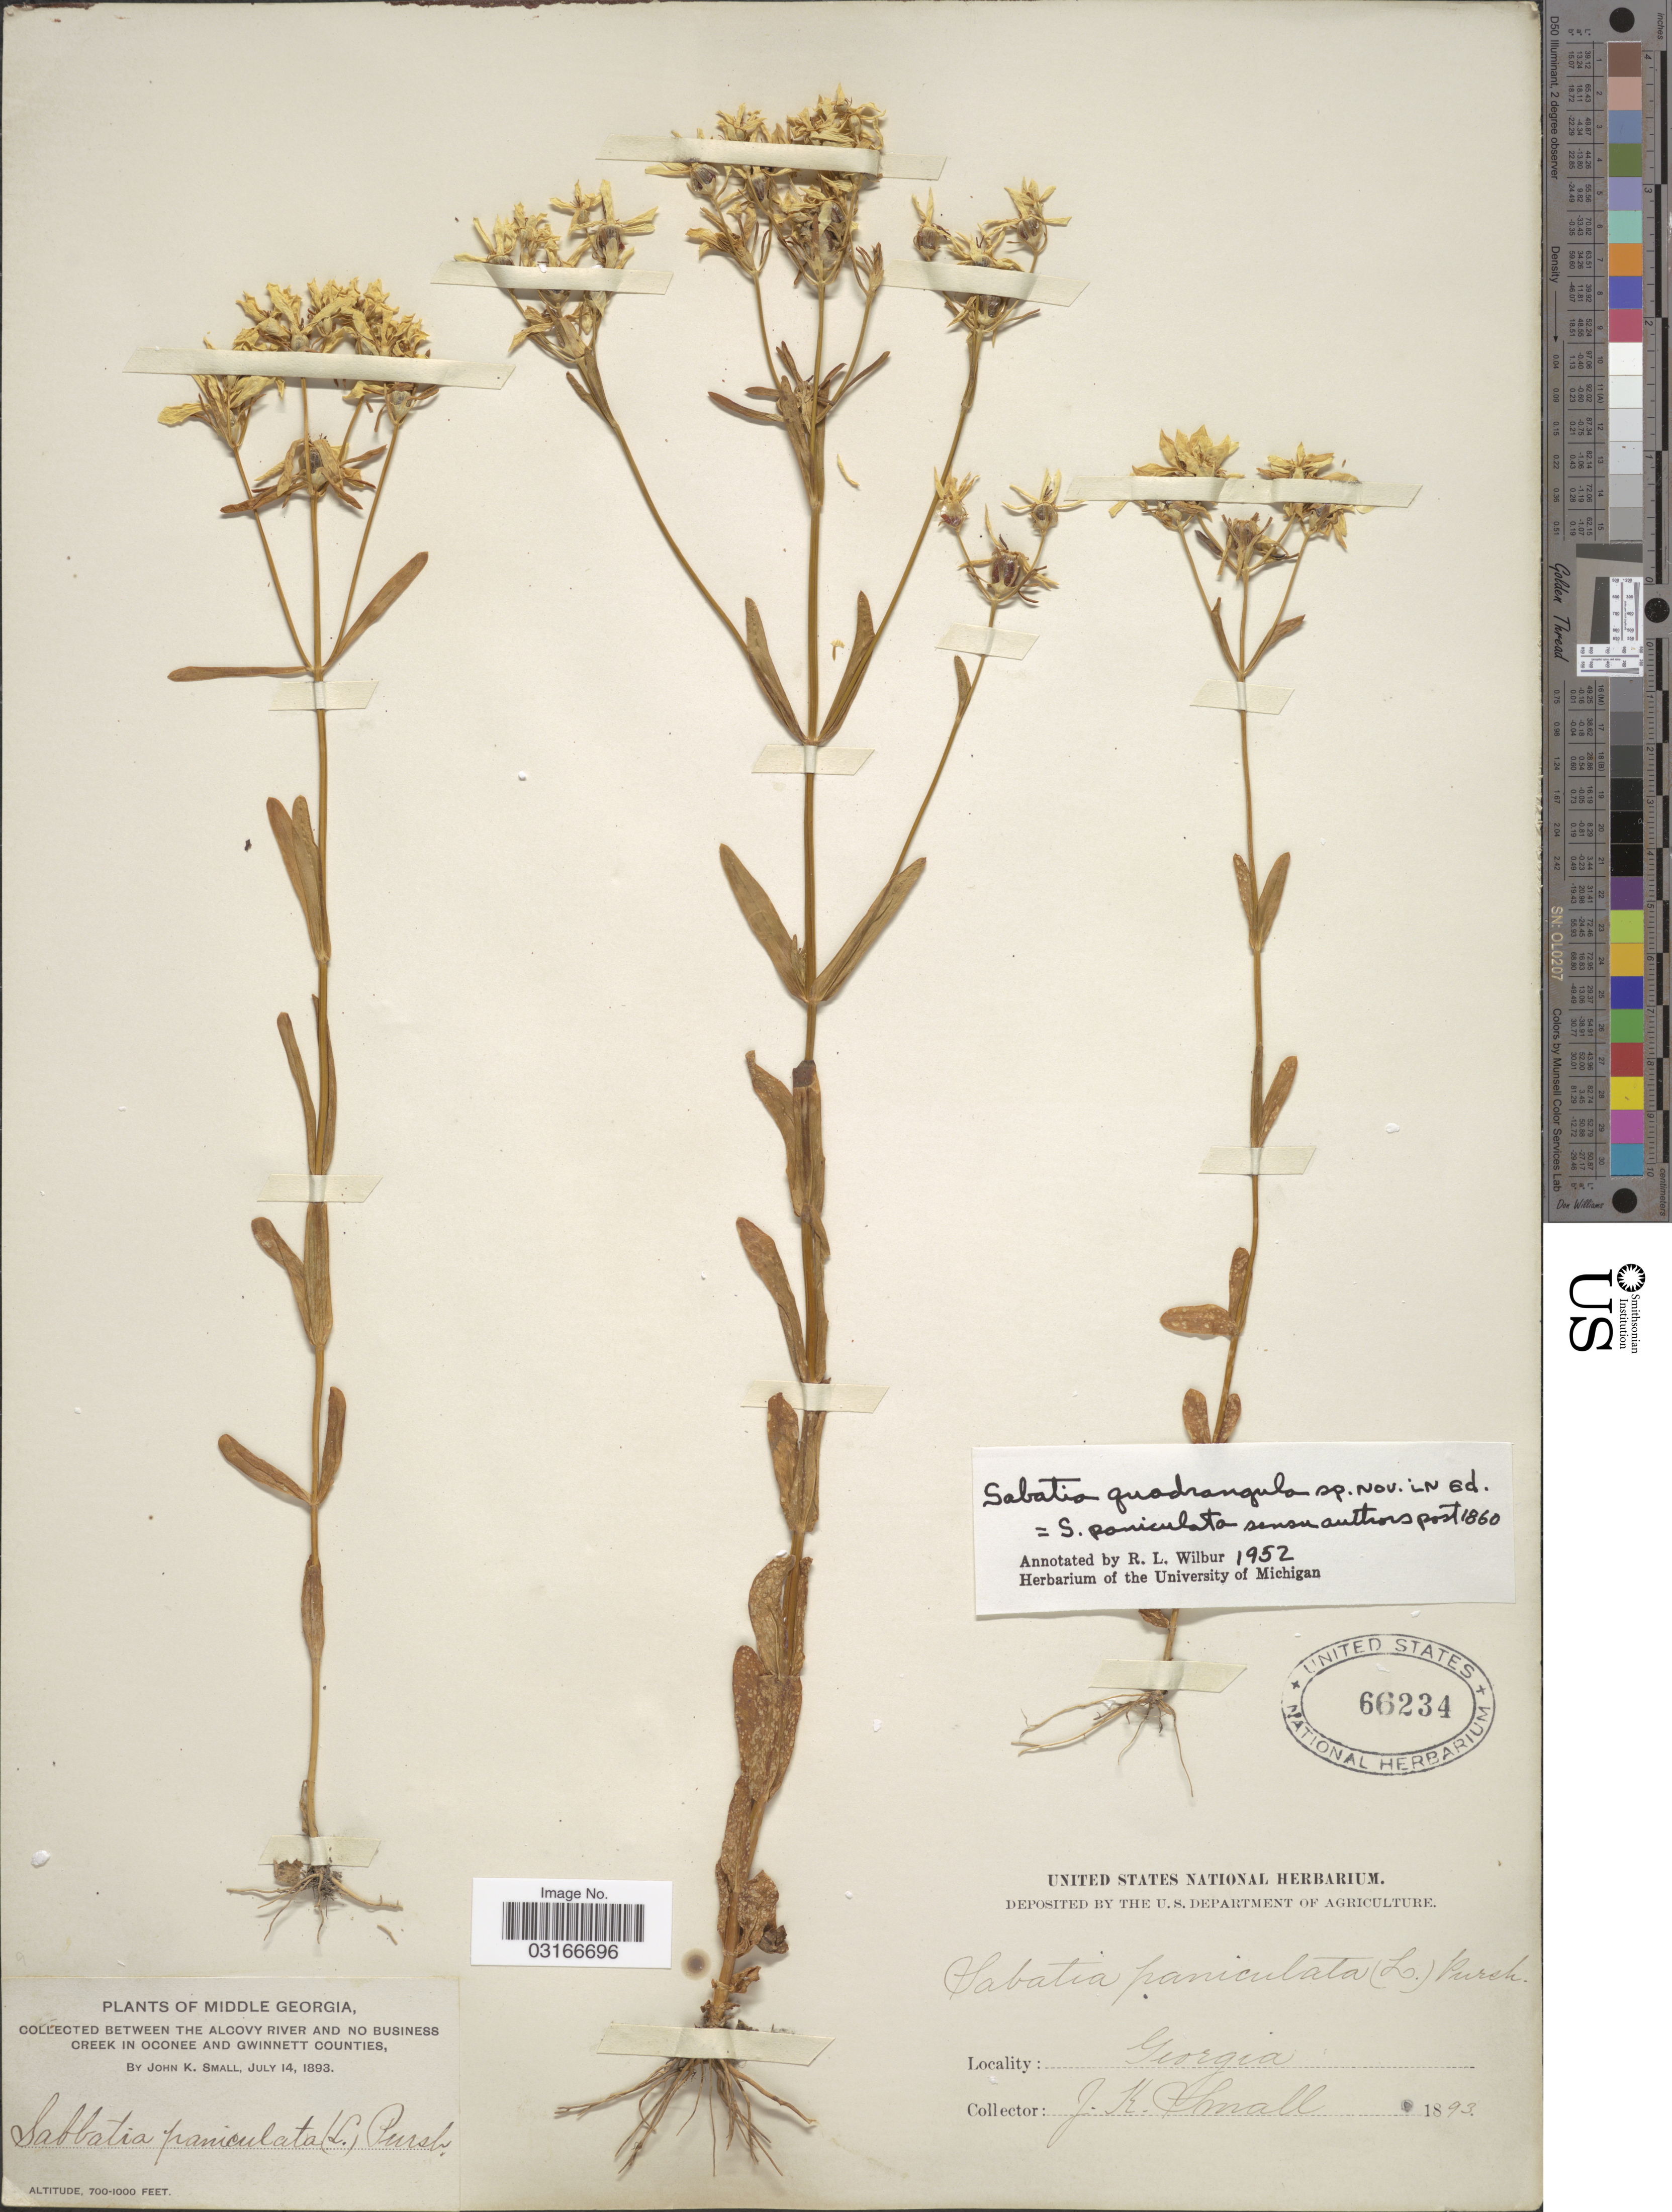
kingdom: Plantae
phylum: Tracheophyta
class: Magnoliopsida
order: Gentianales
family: Gentianaceae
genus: Sabatia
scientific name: Sabatia quadrangula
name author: Wilbur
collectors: J. K. Small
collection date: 1893-07-14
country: United States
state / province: Georgia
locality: Middle Georgia. Between the Alcovy River and No Business Creek in Oconee and Gwinnett Counties.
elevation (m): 213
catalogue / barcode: US 66234